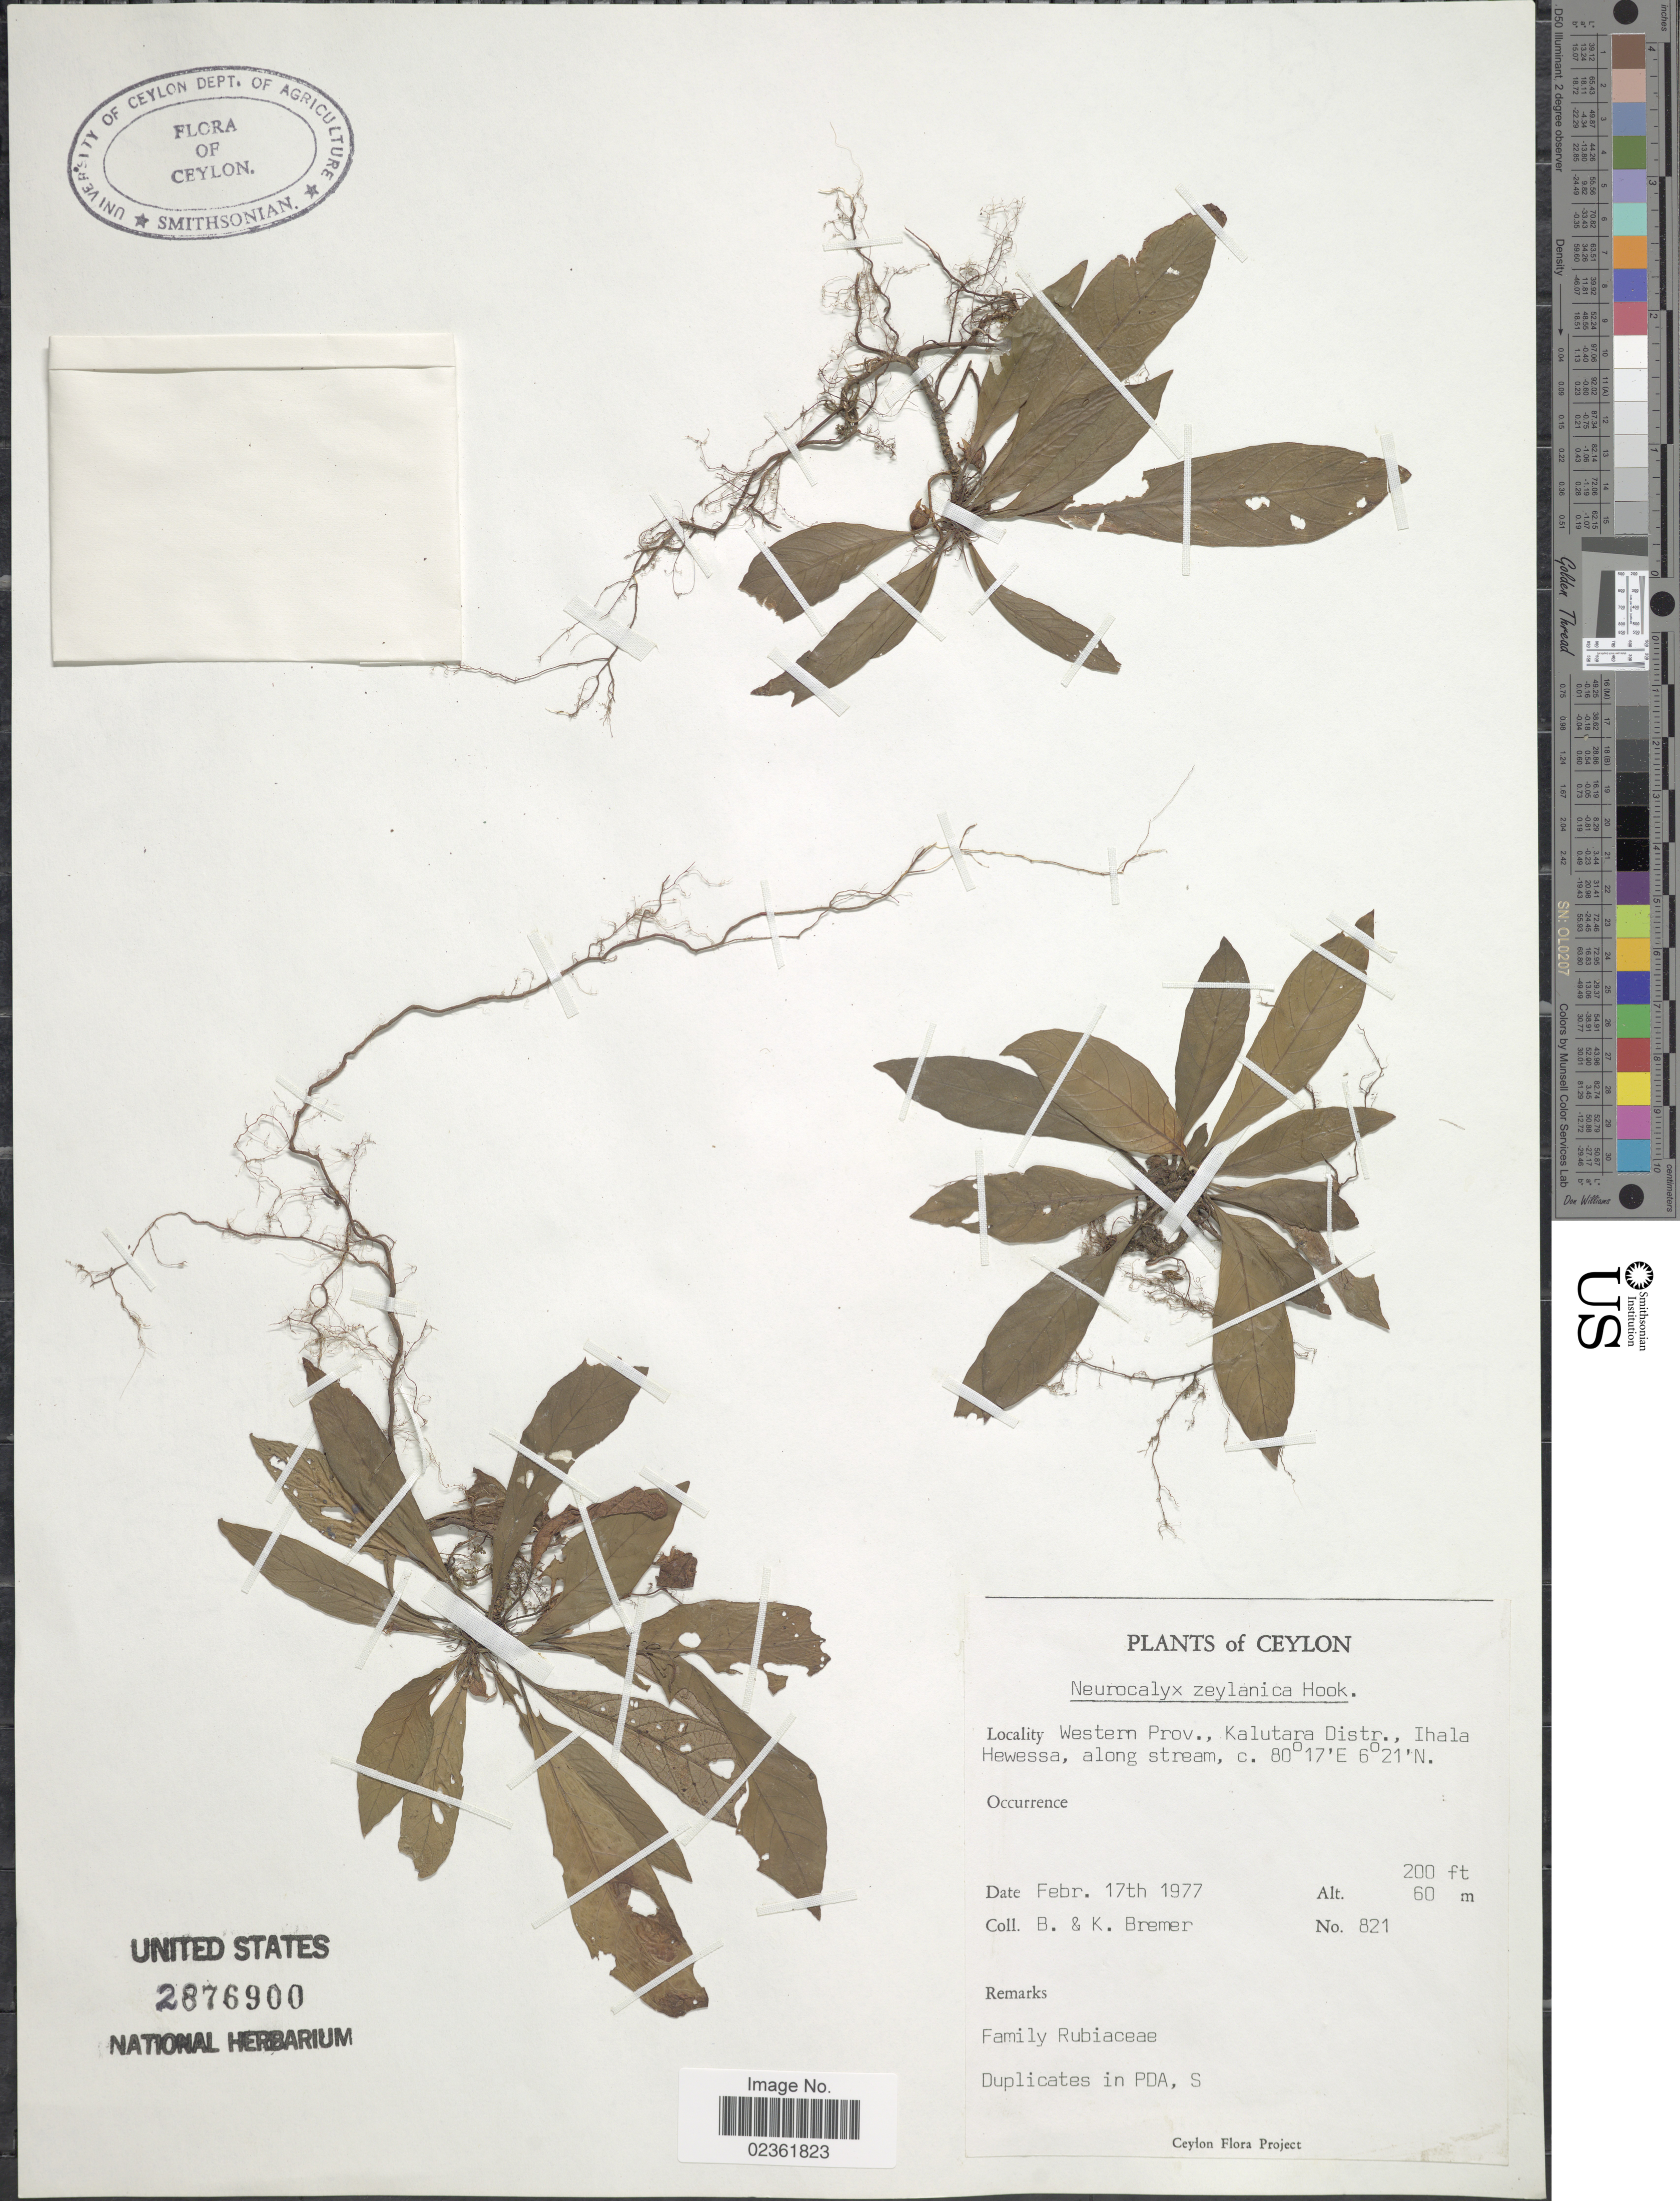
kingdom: Plantae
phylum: Tracheophyta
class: Magnoliopsida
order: Gentianales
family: Rubiaceae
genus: Neurocalyx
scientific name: Neurocalyx zeylanicus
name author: Hook.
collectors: B. Bremer & K. Bremer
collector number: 821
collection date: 1977-02-17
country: Sri Lanka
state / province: Western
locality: Ceylon, Kalutara Distr., Ihala Hewessa, along stream.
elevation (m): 61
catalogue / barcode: US 2876900